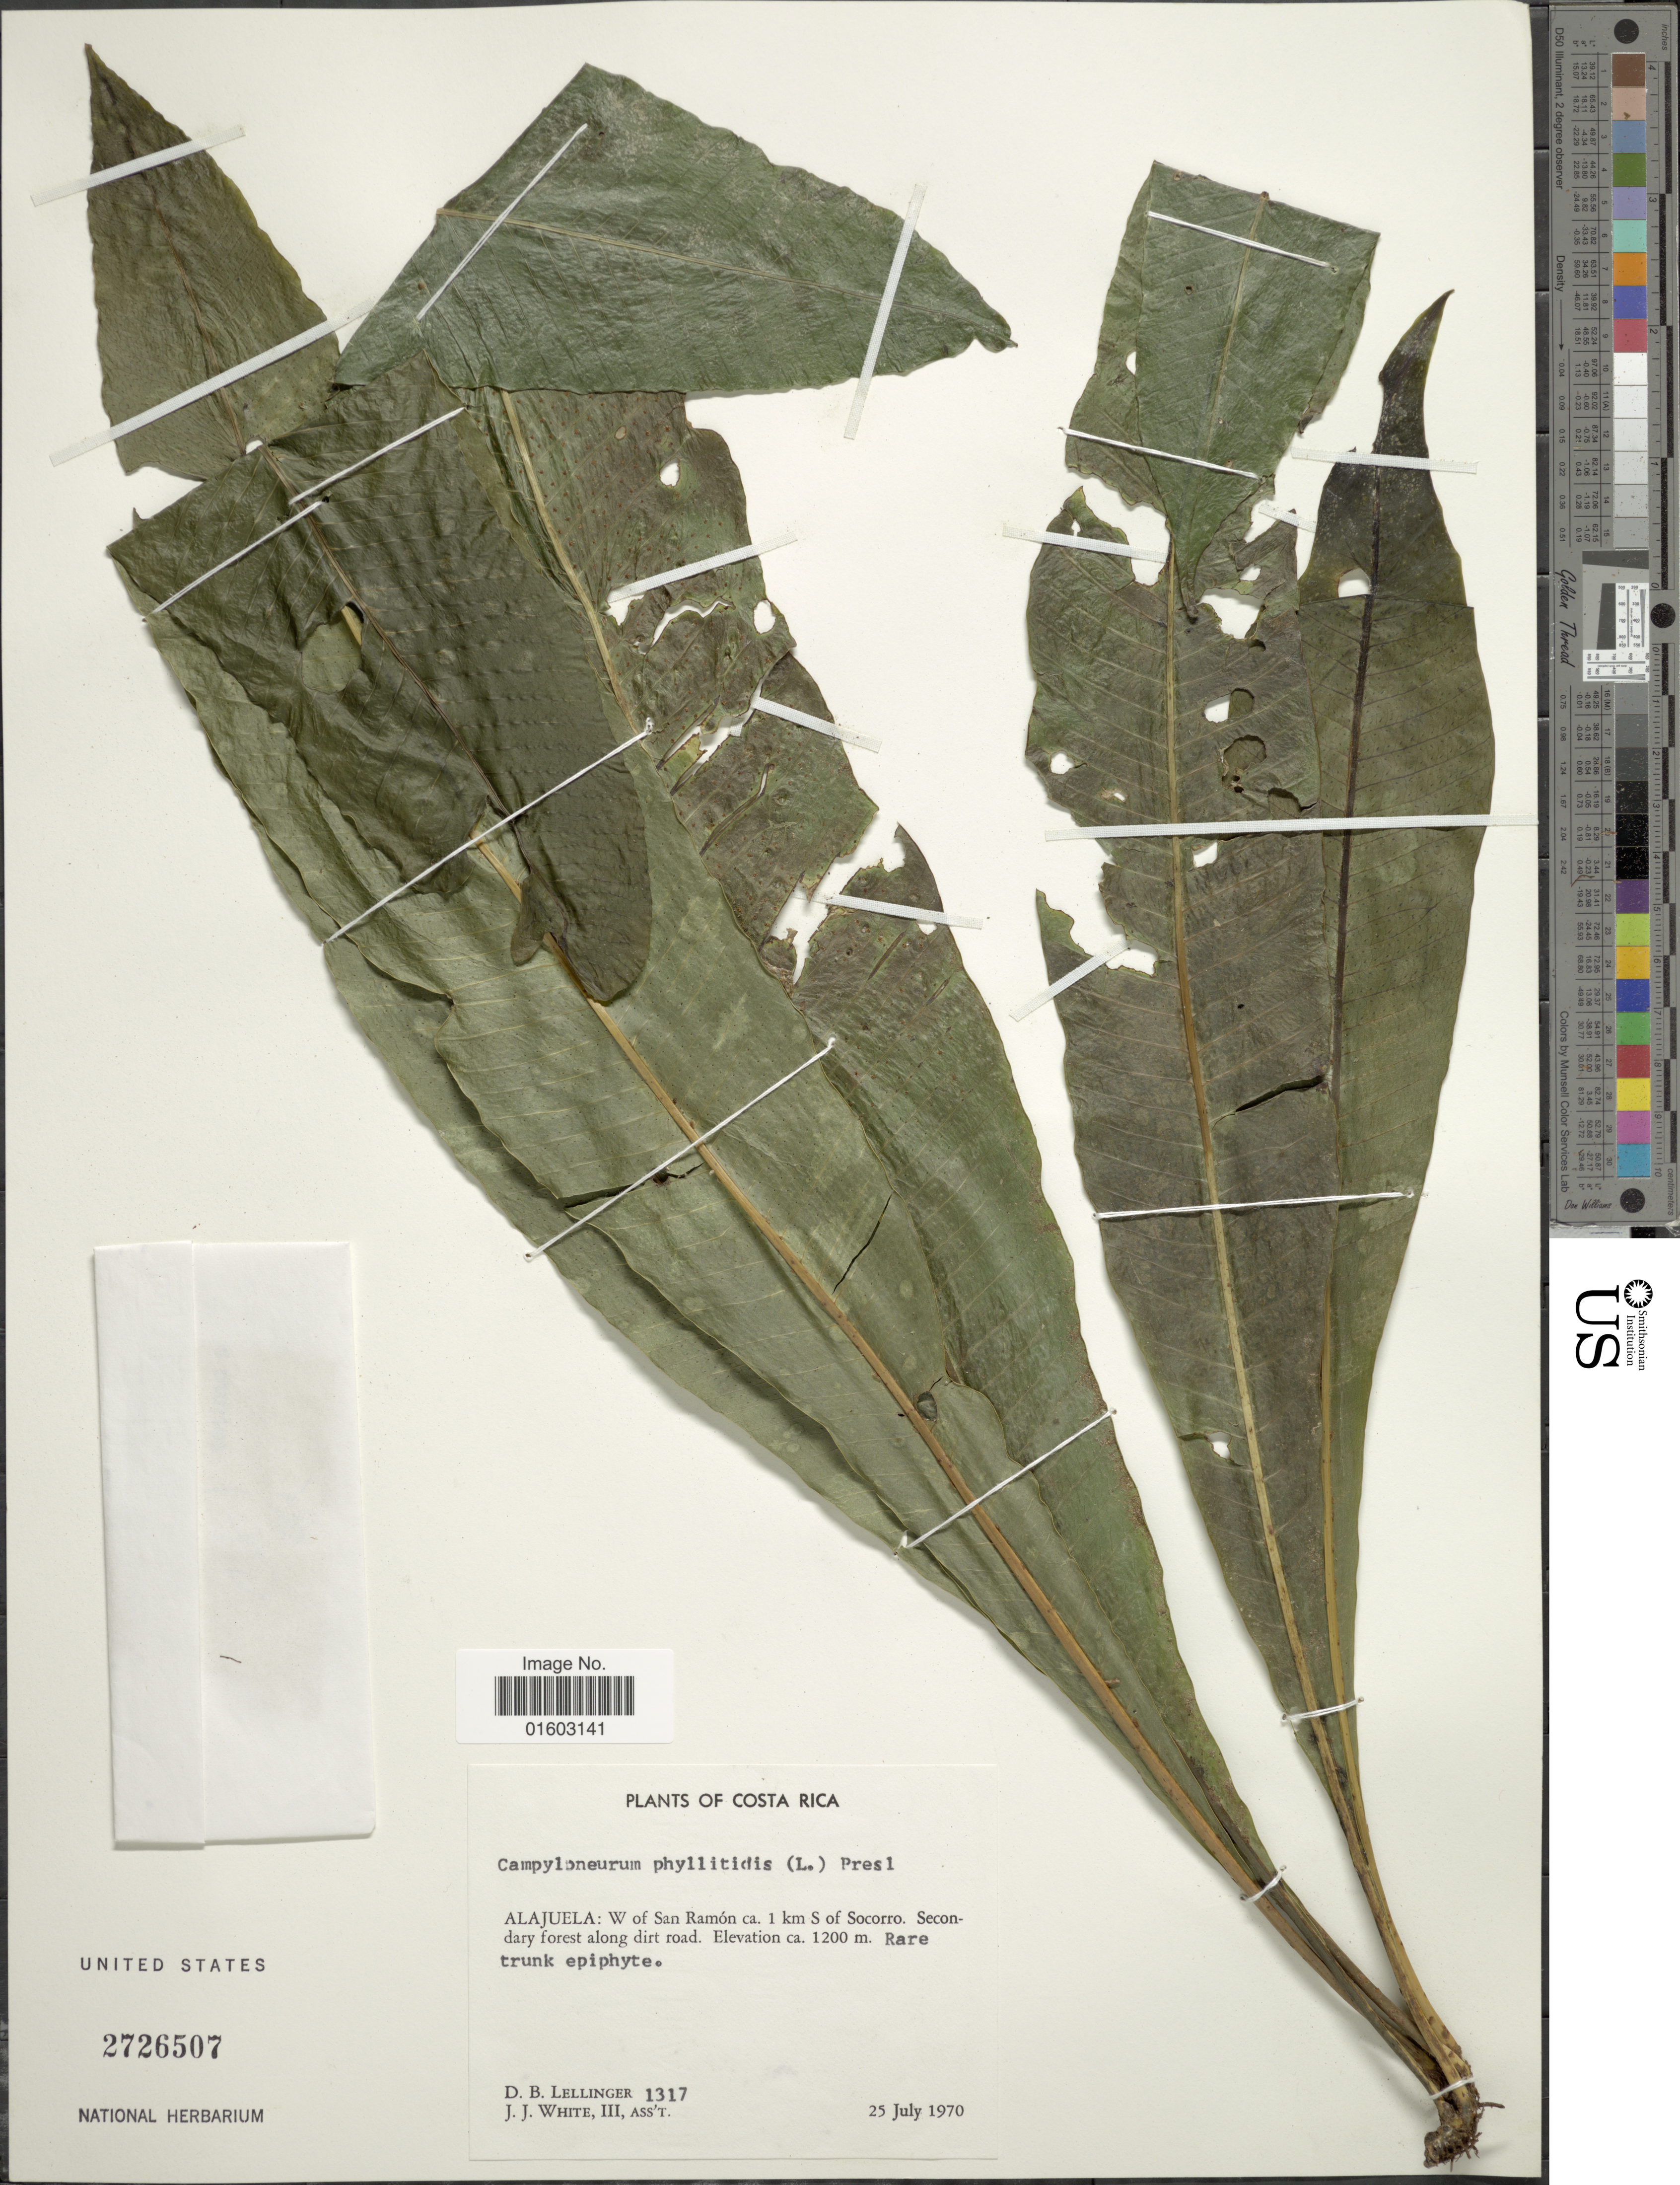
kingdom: Plantae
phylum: Tracheophyta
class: Polypodiopsida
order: Polypodiales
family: Polypodiaceae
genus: Campyloneurum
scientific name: Campyloneurum phyllitidis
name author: (L.) C. Presl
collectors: D. B. Lellinger & J. J. White III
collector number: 1317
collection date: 1970-07-25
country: Costa Rica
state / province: Alajuela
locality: W of San Ramon, 1 km S of Socorro. Secondaryk forest along dirt road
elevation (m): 1200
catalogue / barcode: US 2726507